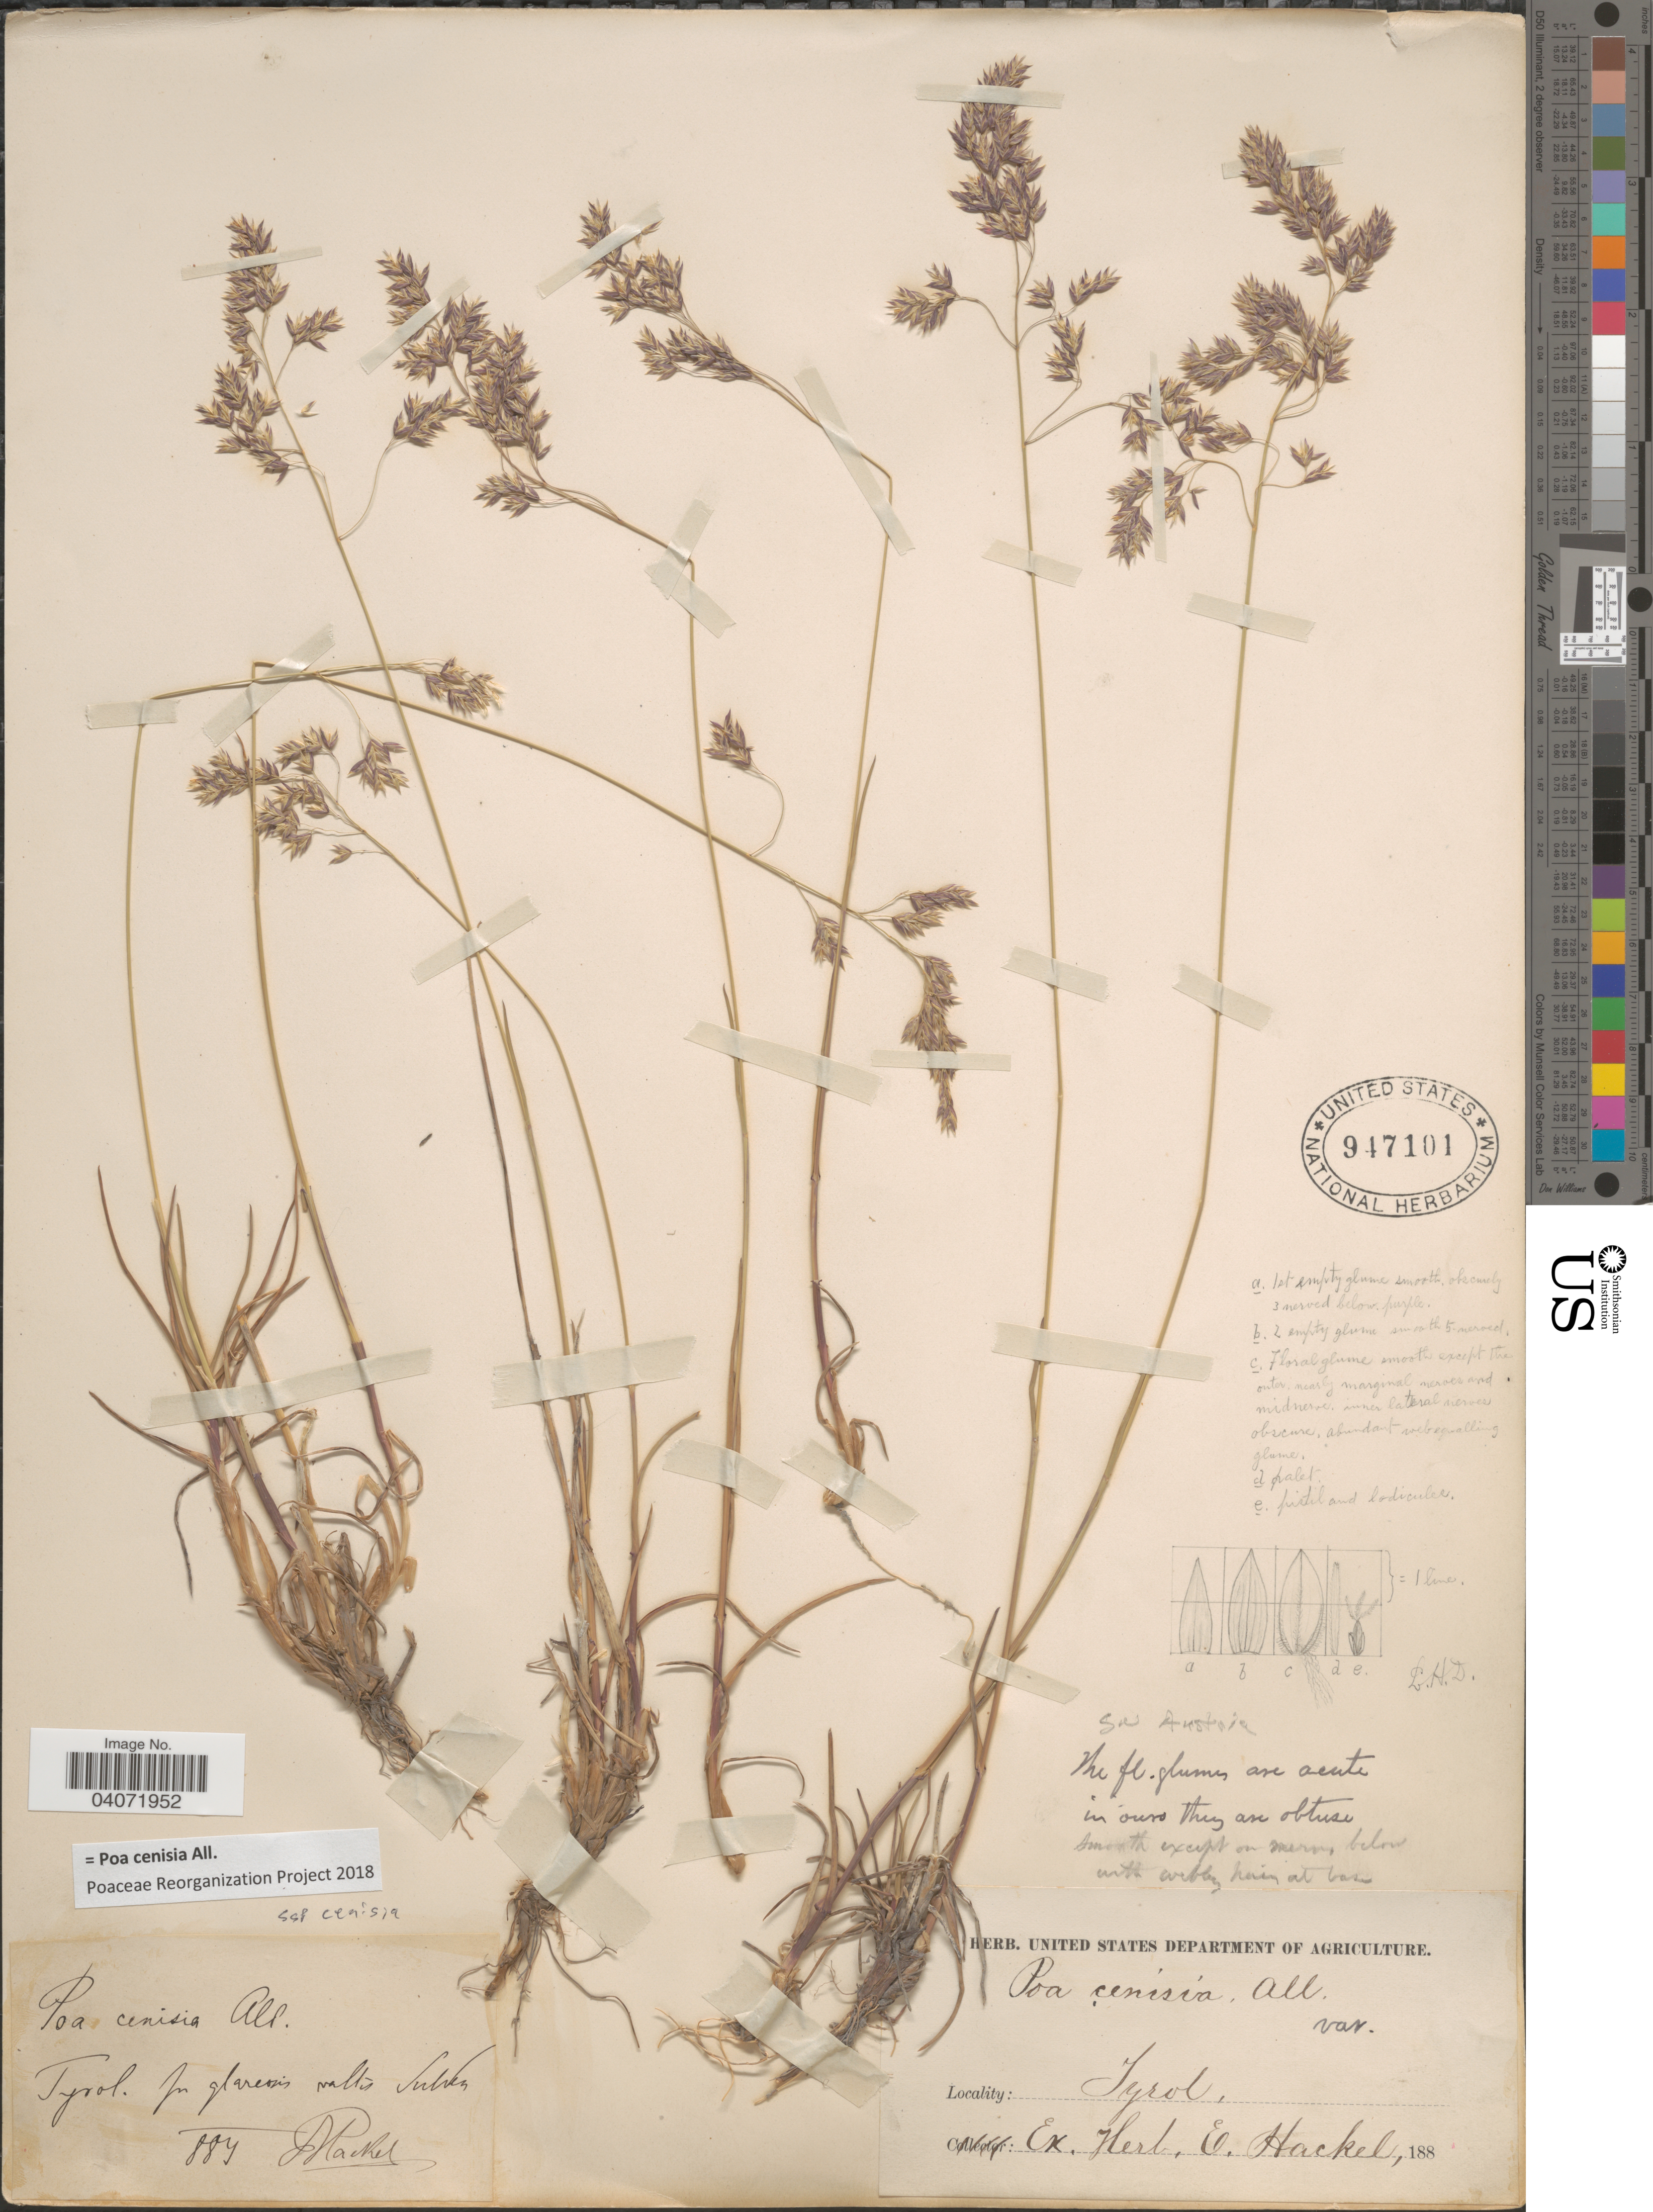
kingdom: Plantae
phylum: Tracheophyta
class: Liliopsida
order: Poales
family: Poaceae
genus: Poa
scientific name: Poa cenisia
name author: All.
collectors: E. Hackel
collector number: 885?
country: Italy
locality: Tyrol. In glareosis vallis Sulden.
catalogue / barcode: US 947101